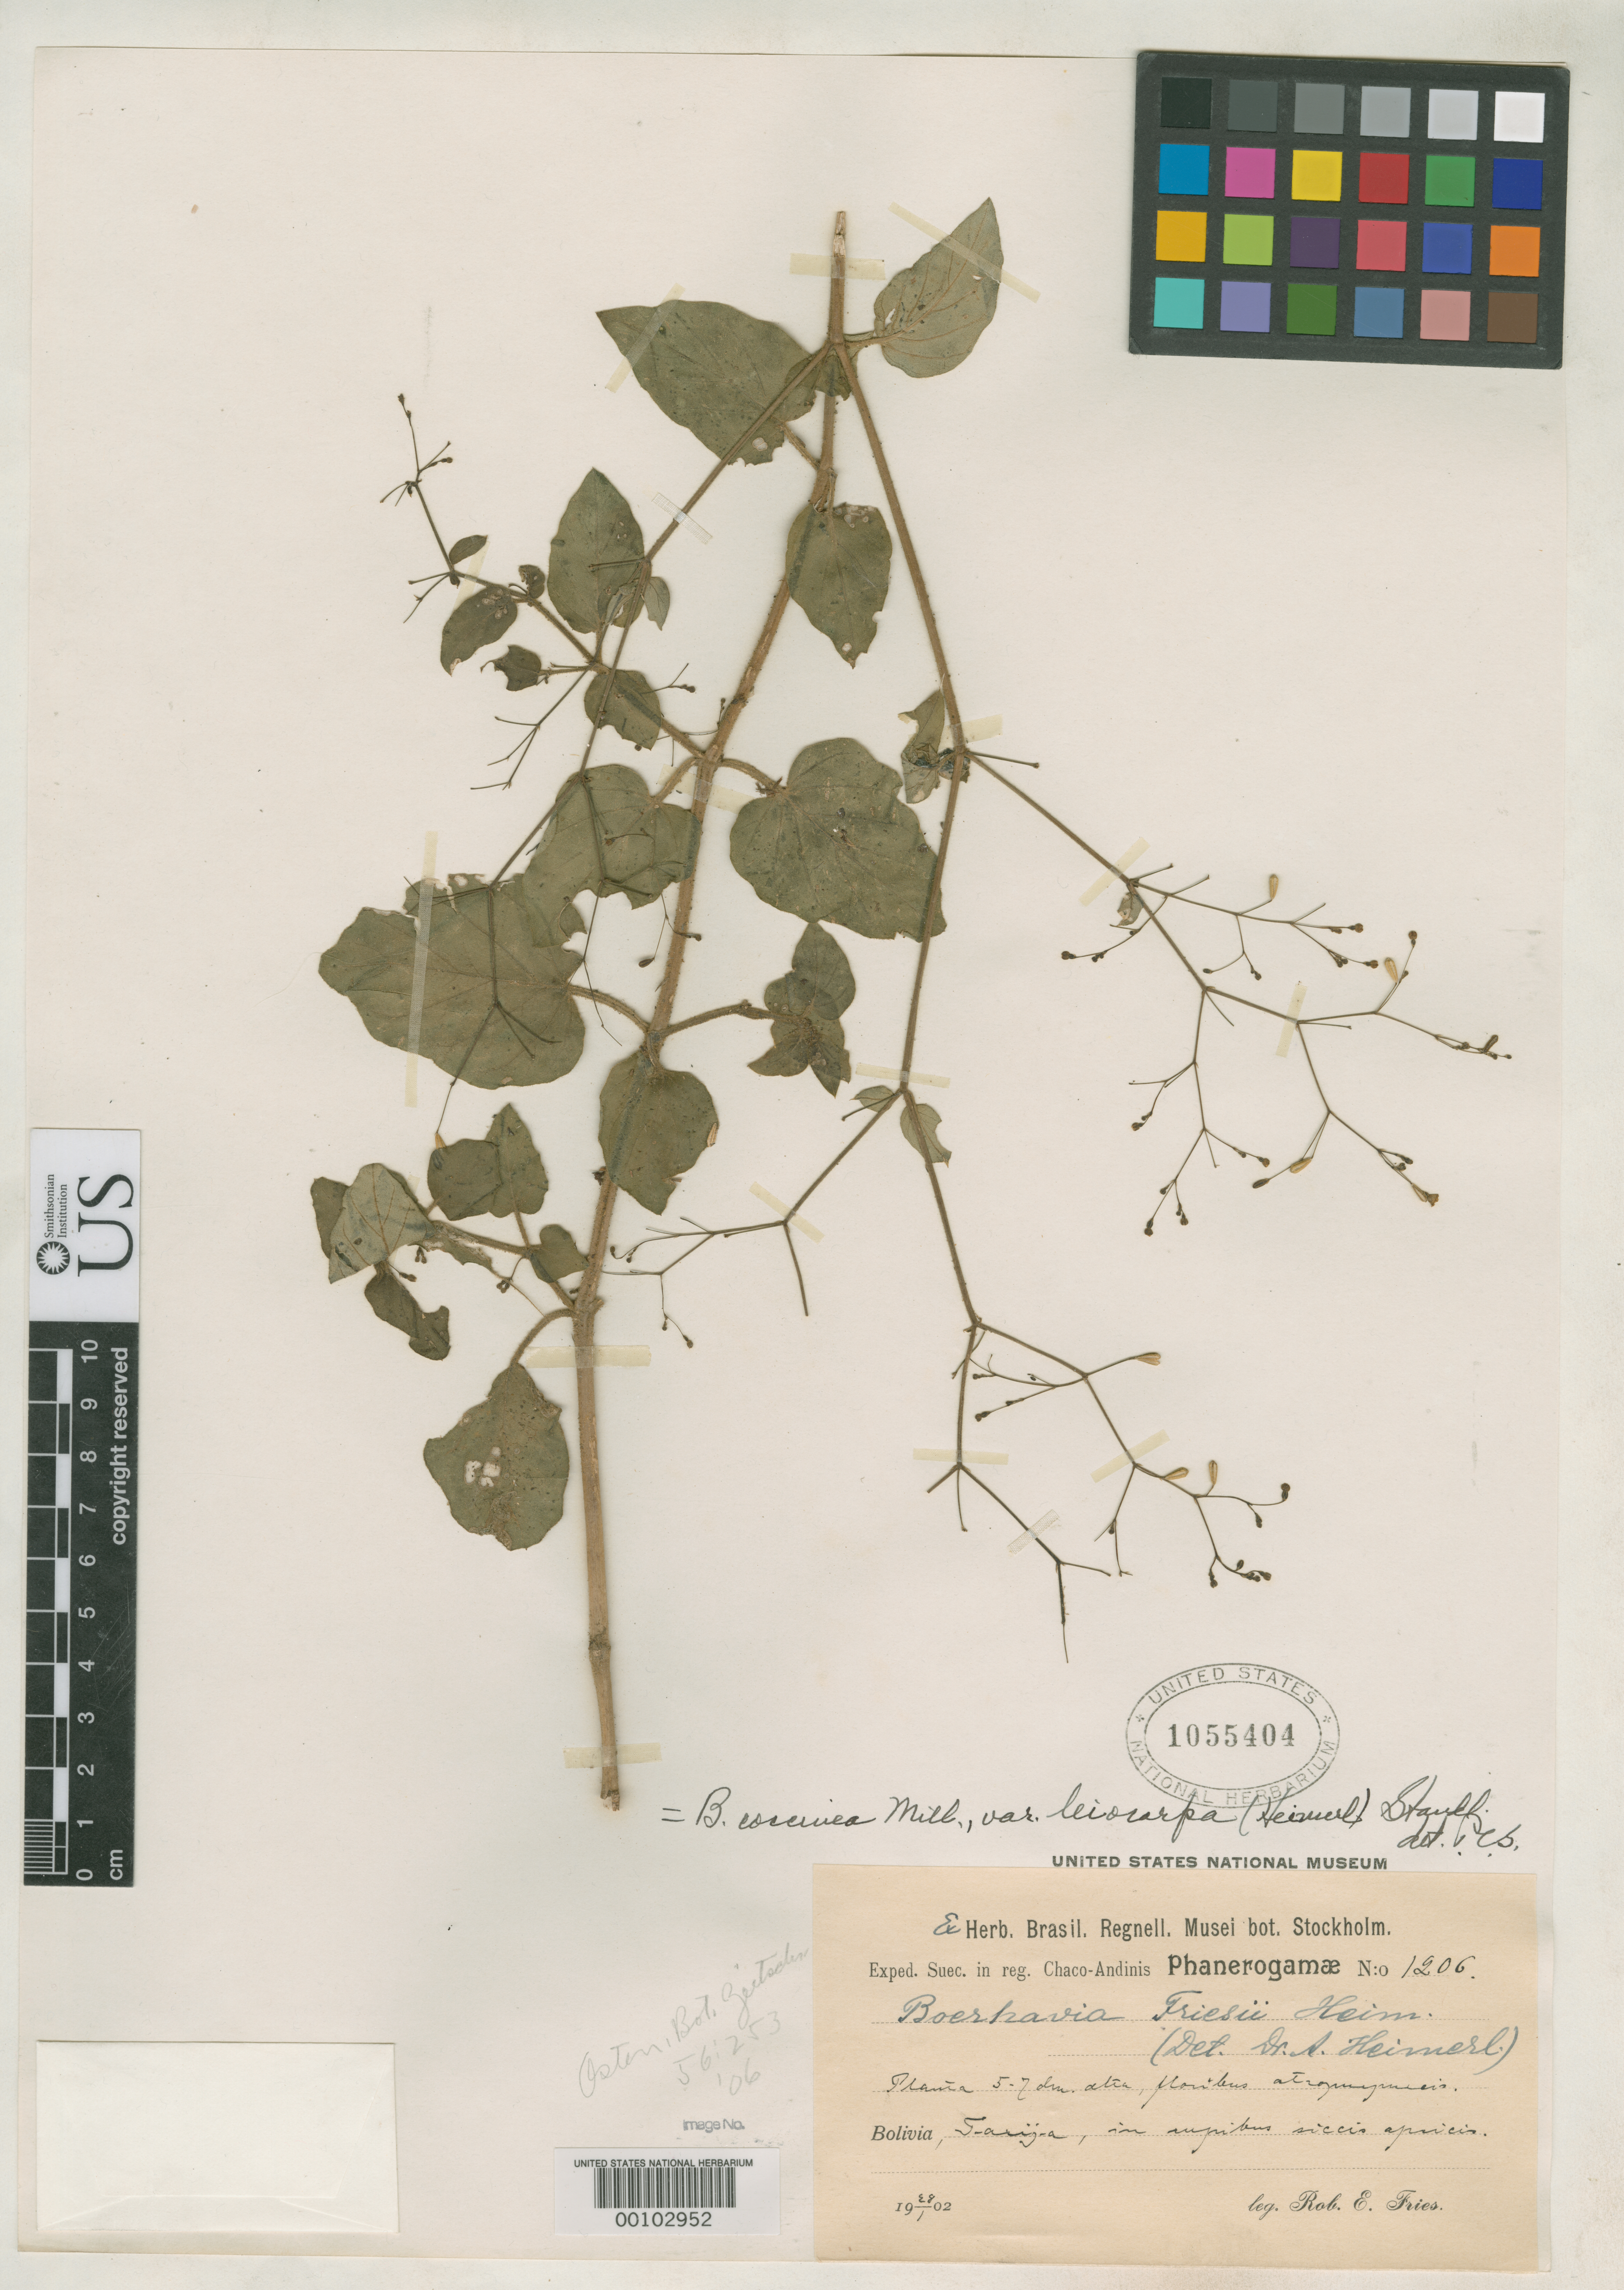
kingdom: Plantae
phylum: Tracheophyta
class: Magnoliopsida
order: Caryophyllales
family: Nyctaginaceae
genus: Boerhavia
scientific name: Boerhavia friesii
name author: Heimerl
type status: Type Fragment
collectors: R. E. Fries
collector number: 1206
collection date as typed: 28 Jan 1902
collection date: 1902-01-28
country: Bolivia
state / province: Tarija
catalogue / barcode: US 1055404